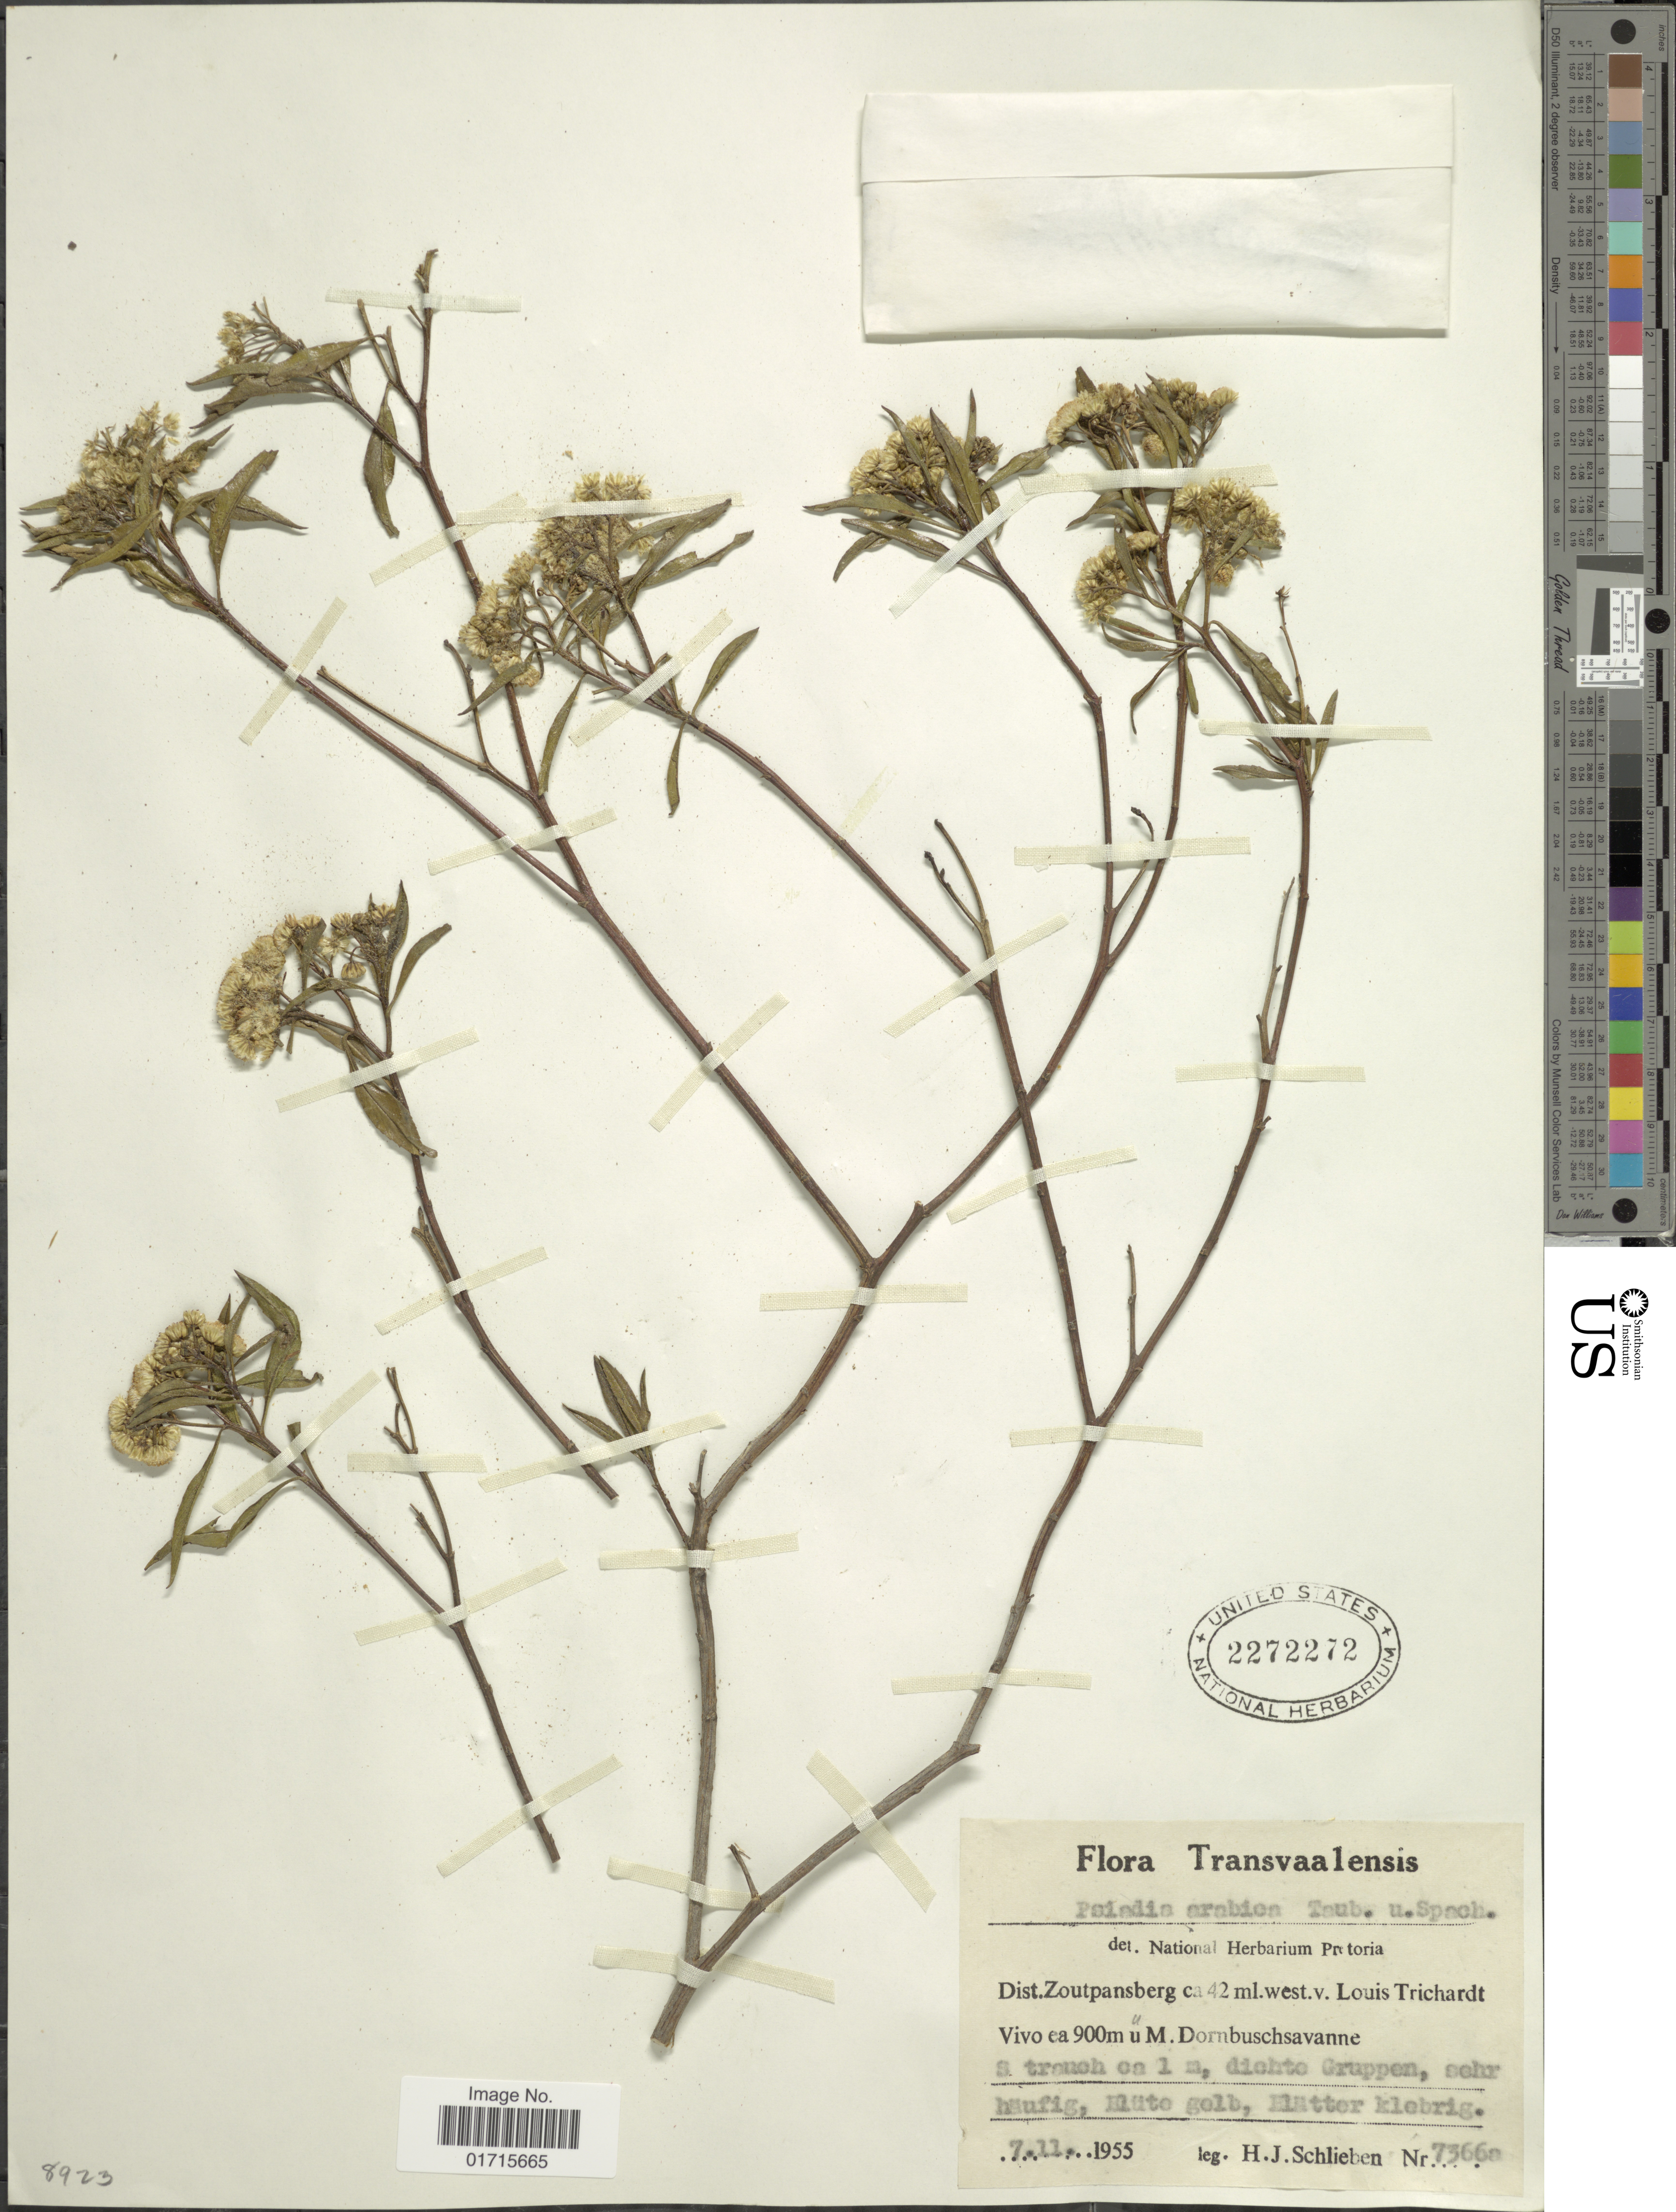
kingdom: Plantae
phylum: Tracheophyta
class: Magnoliopsida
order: Asterales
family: Asteraceae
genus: Psiadia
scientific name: Psiadia arabica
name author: Jaub. & Spach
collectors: H. J. Schlieben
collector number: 7366a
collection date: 1955-11-07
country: South Africa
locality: Dist. Zoutpansberg ca 42 ml. West. v. Lousi Trichardt Vivo ea. Dornbuschsavanne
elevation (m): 900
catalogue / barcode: US 2272272